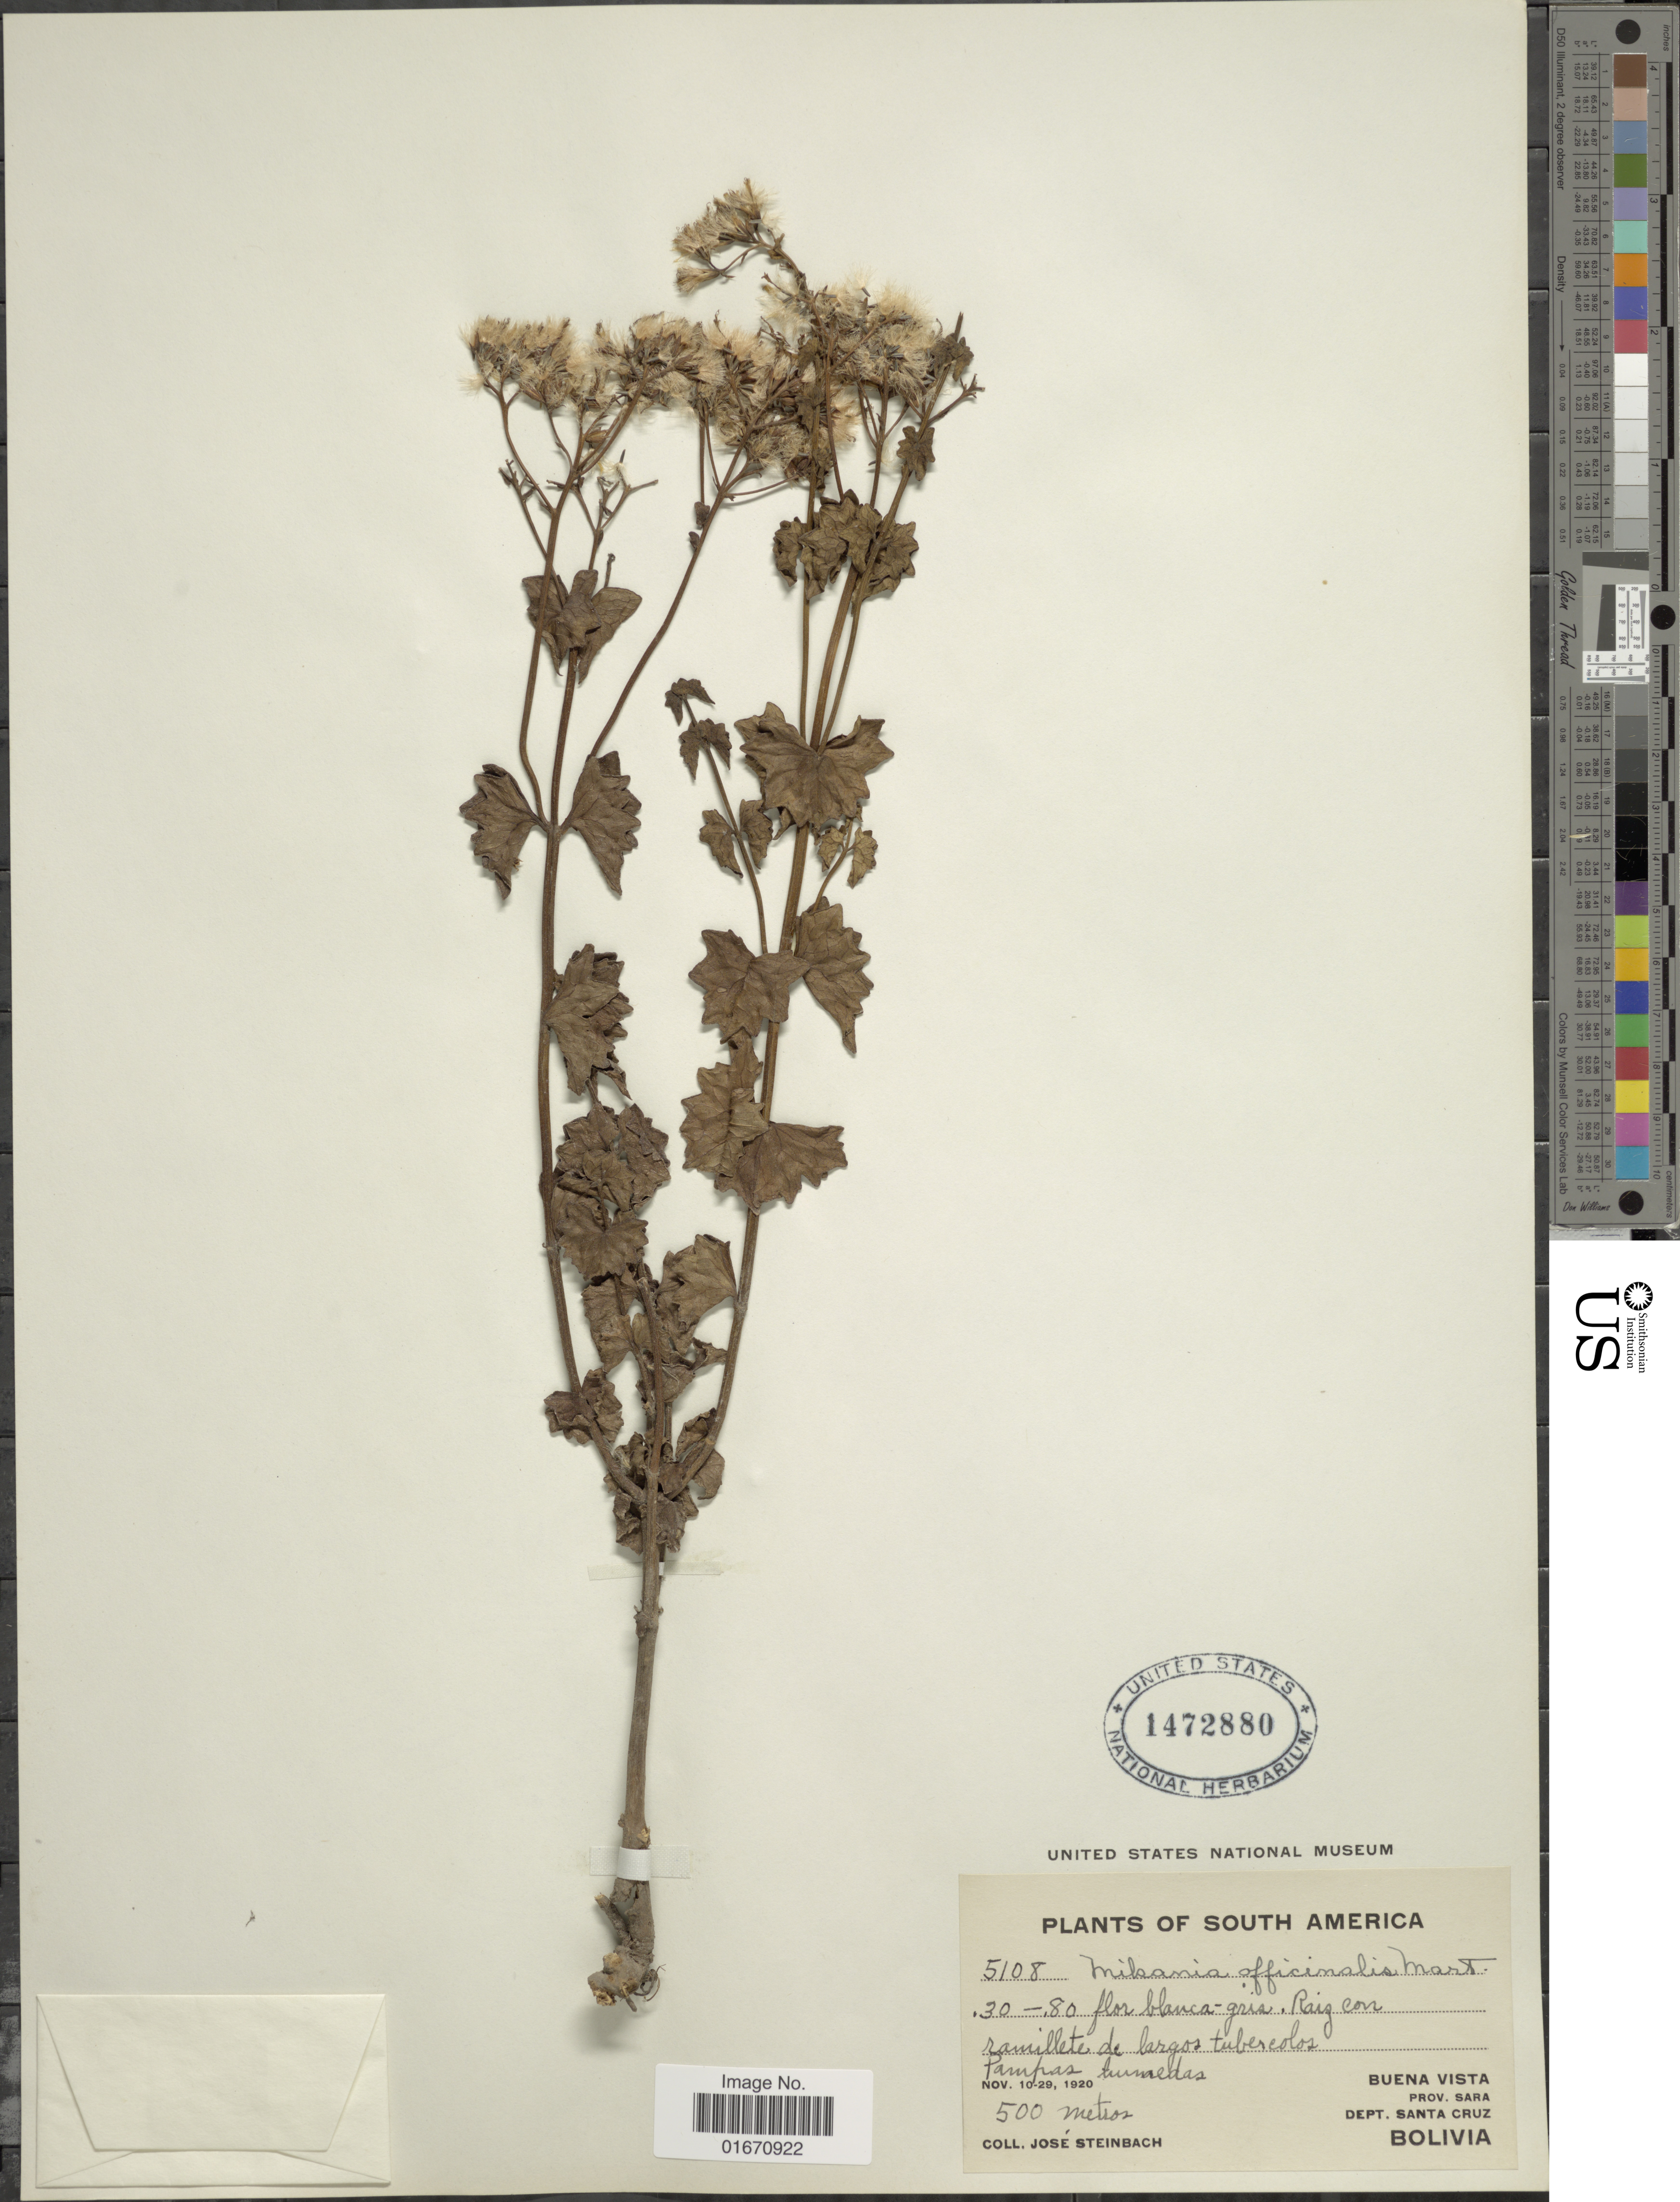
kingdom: Plantae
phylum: Tracheophyta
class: Magnoliopsida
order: Asterales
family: Asteraceae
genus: Mikania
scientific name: Mikania officinalis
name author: Mart.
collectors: J. Steinbach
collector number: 5108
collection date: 1920-11-10/1920-11-29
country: Bolivia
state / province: Santa Cruz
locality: South America, Buena Vista, Prov. Sara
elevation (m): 500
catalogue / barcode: US 1472880